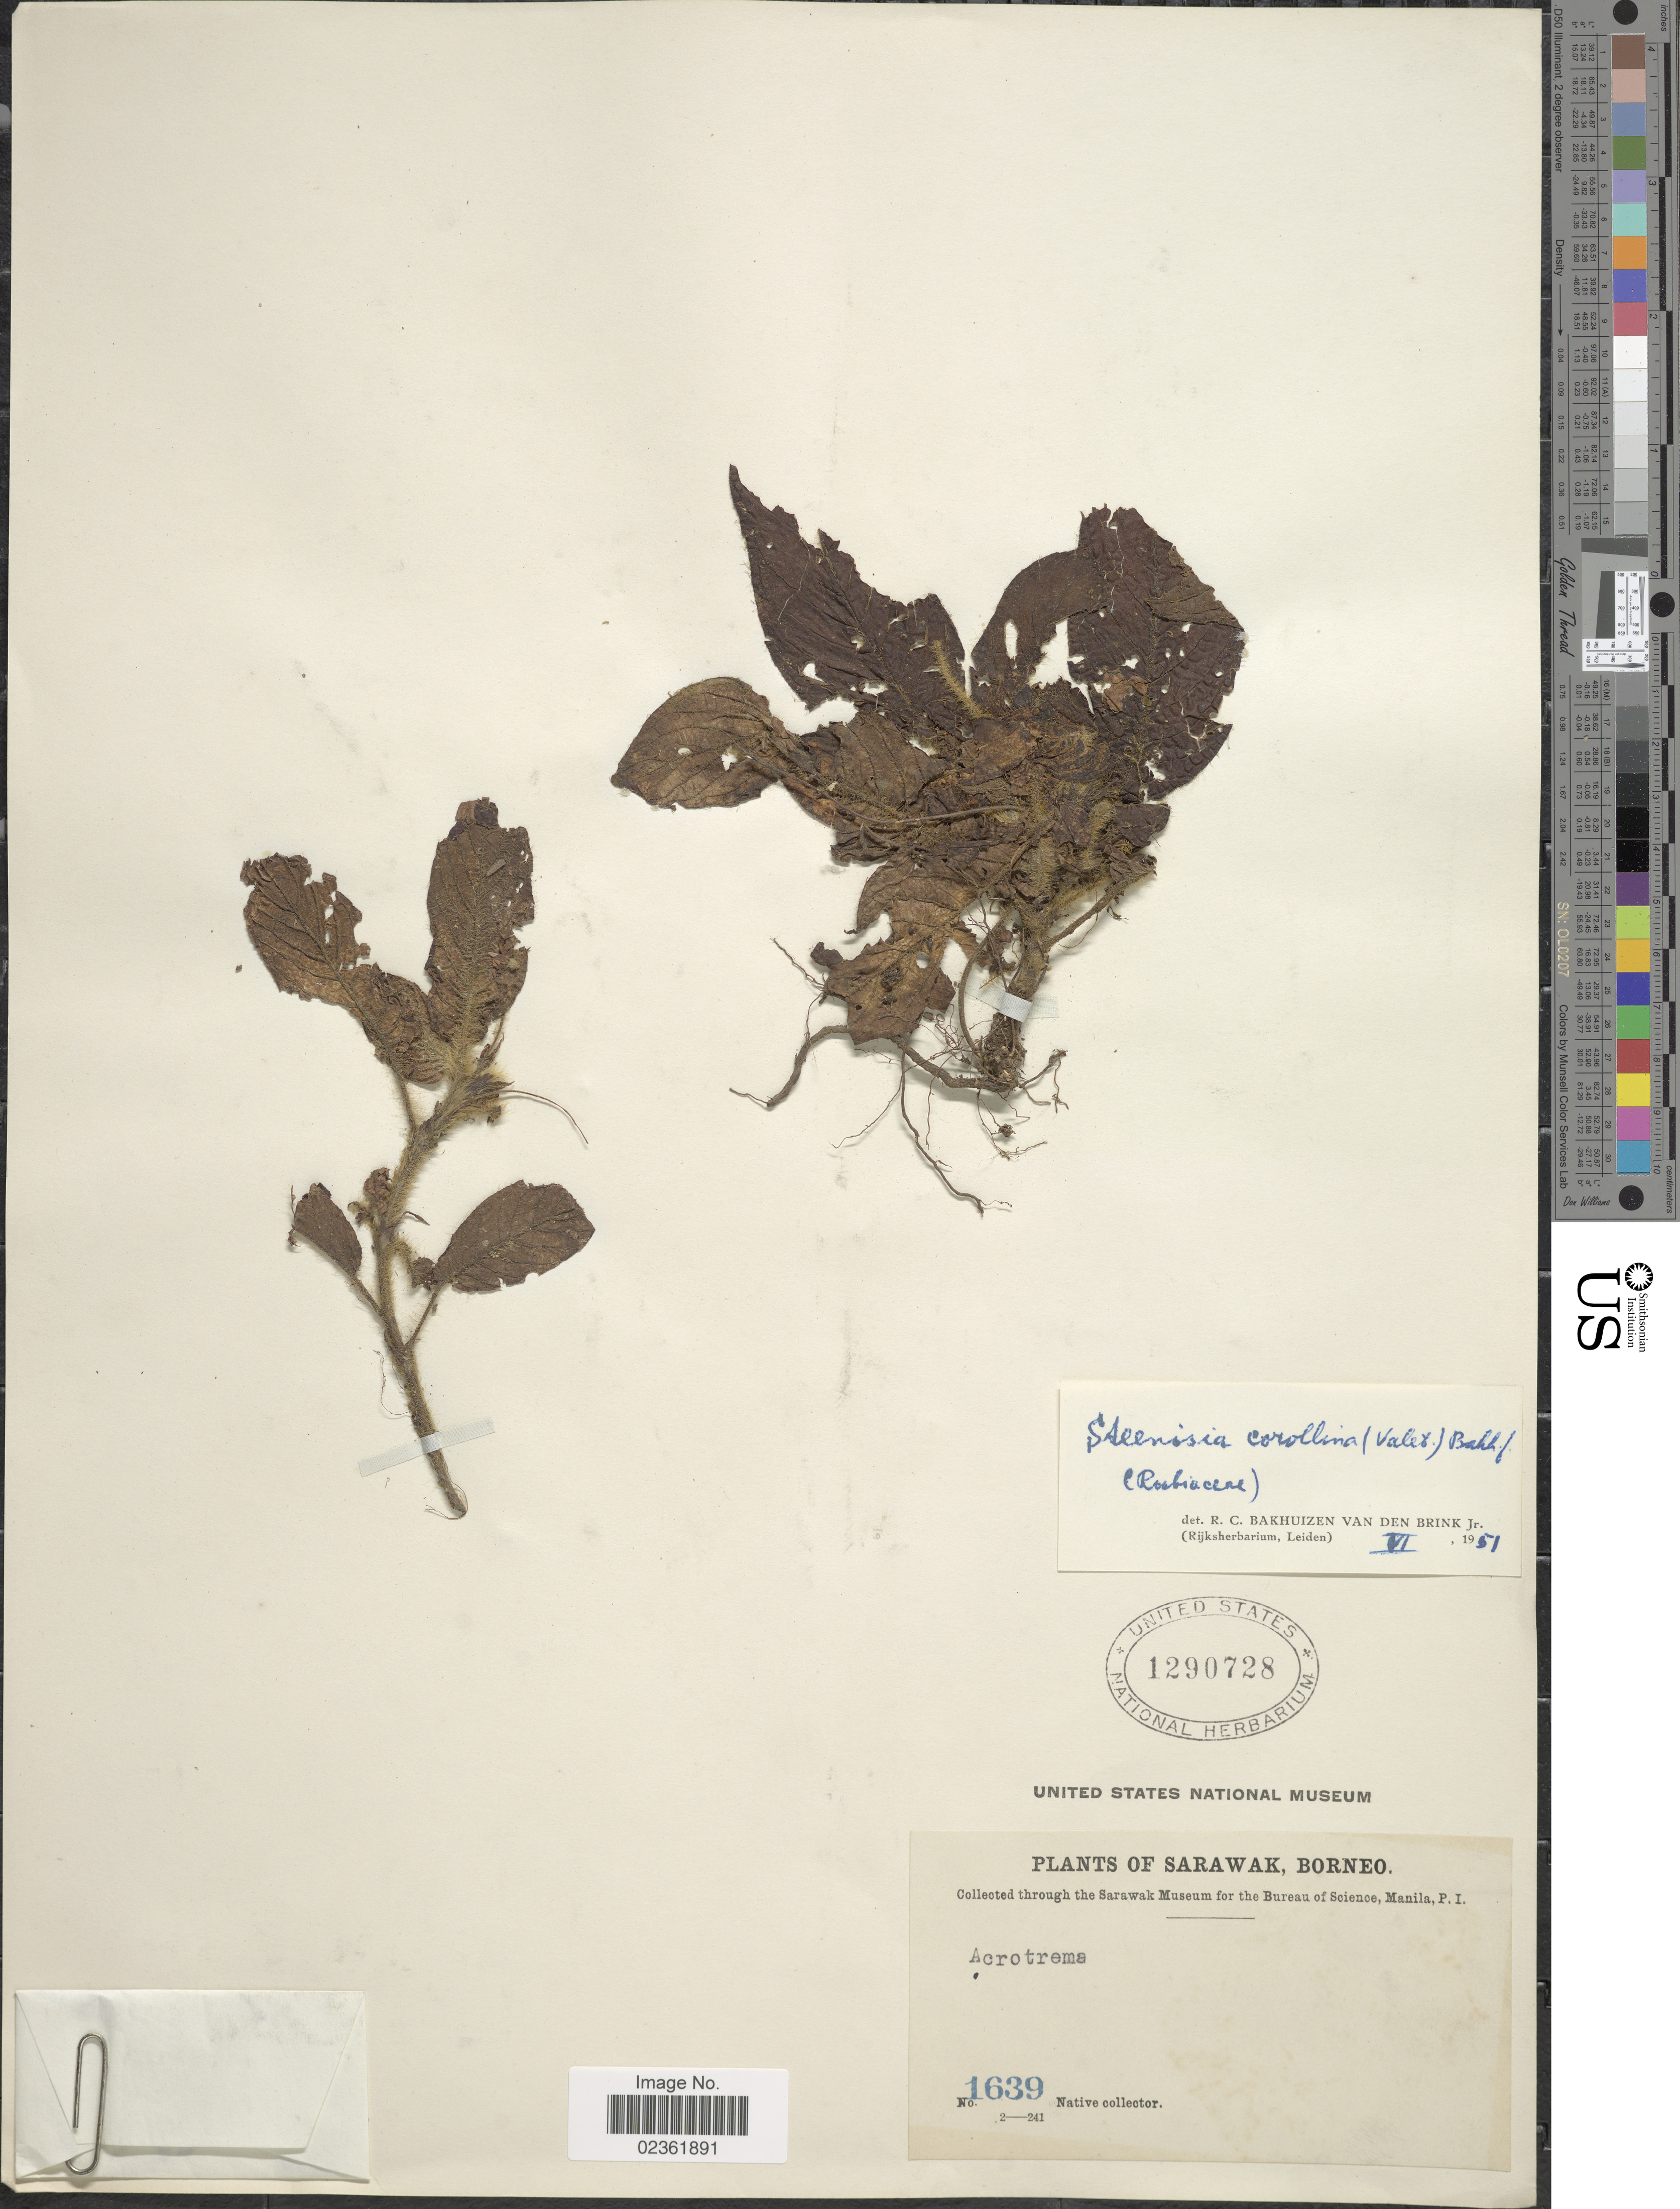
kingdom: Plantae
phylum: Tracheophyta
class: Magnoliopsida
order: Gentianales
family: Rubiaceae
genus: Steenisia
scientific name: Steenisia corollina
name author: (Valeton) Bakh. f.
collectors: Native collector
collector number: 1639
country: Malaysia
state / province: Sarawak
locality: Borneo.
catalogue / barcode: US 1290728